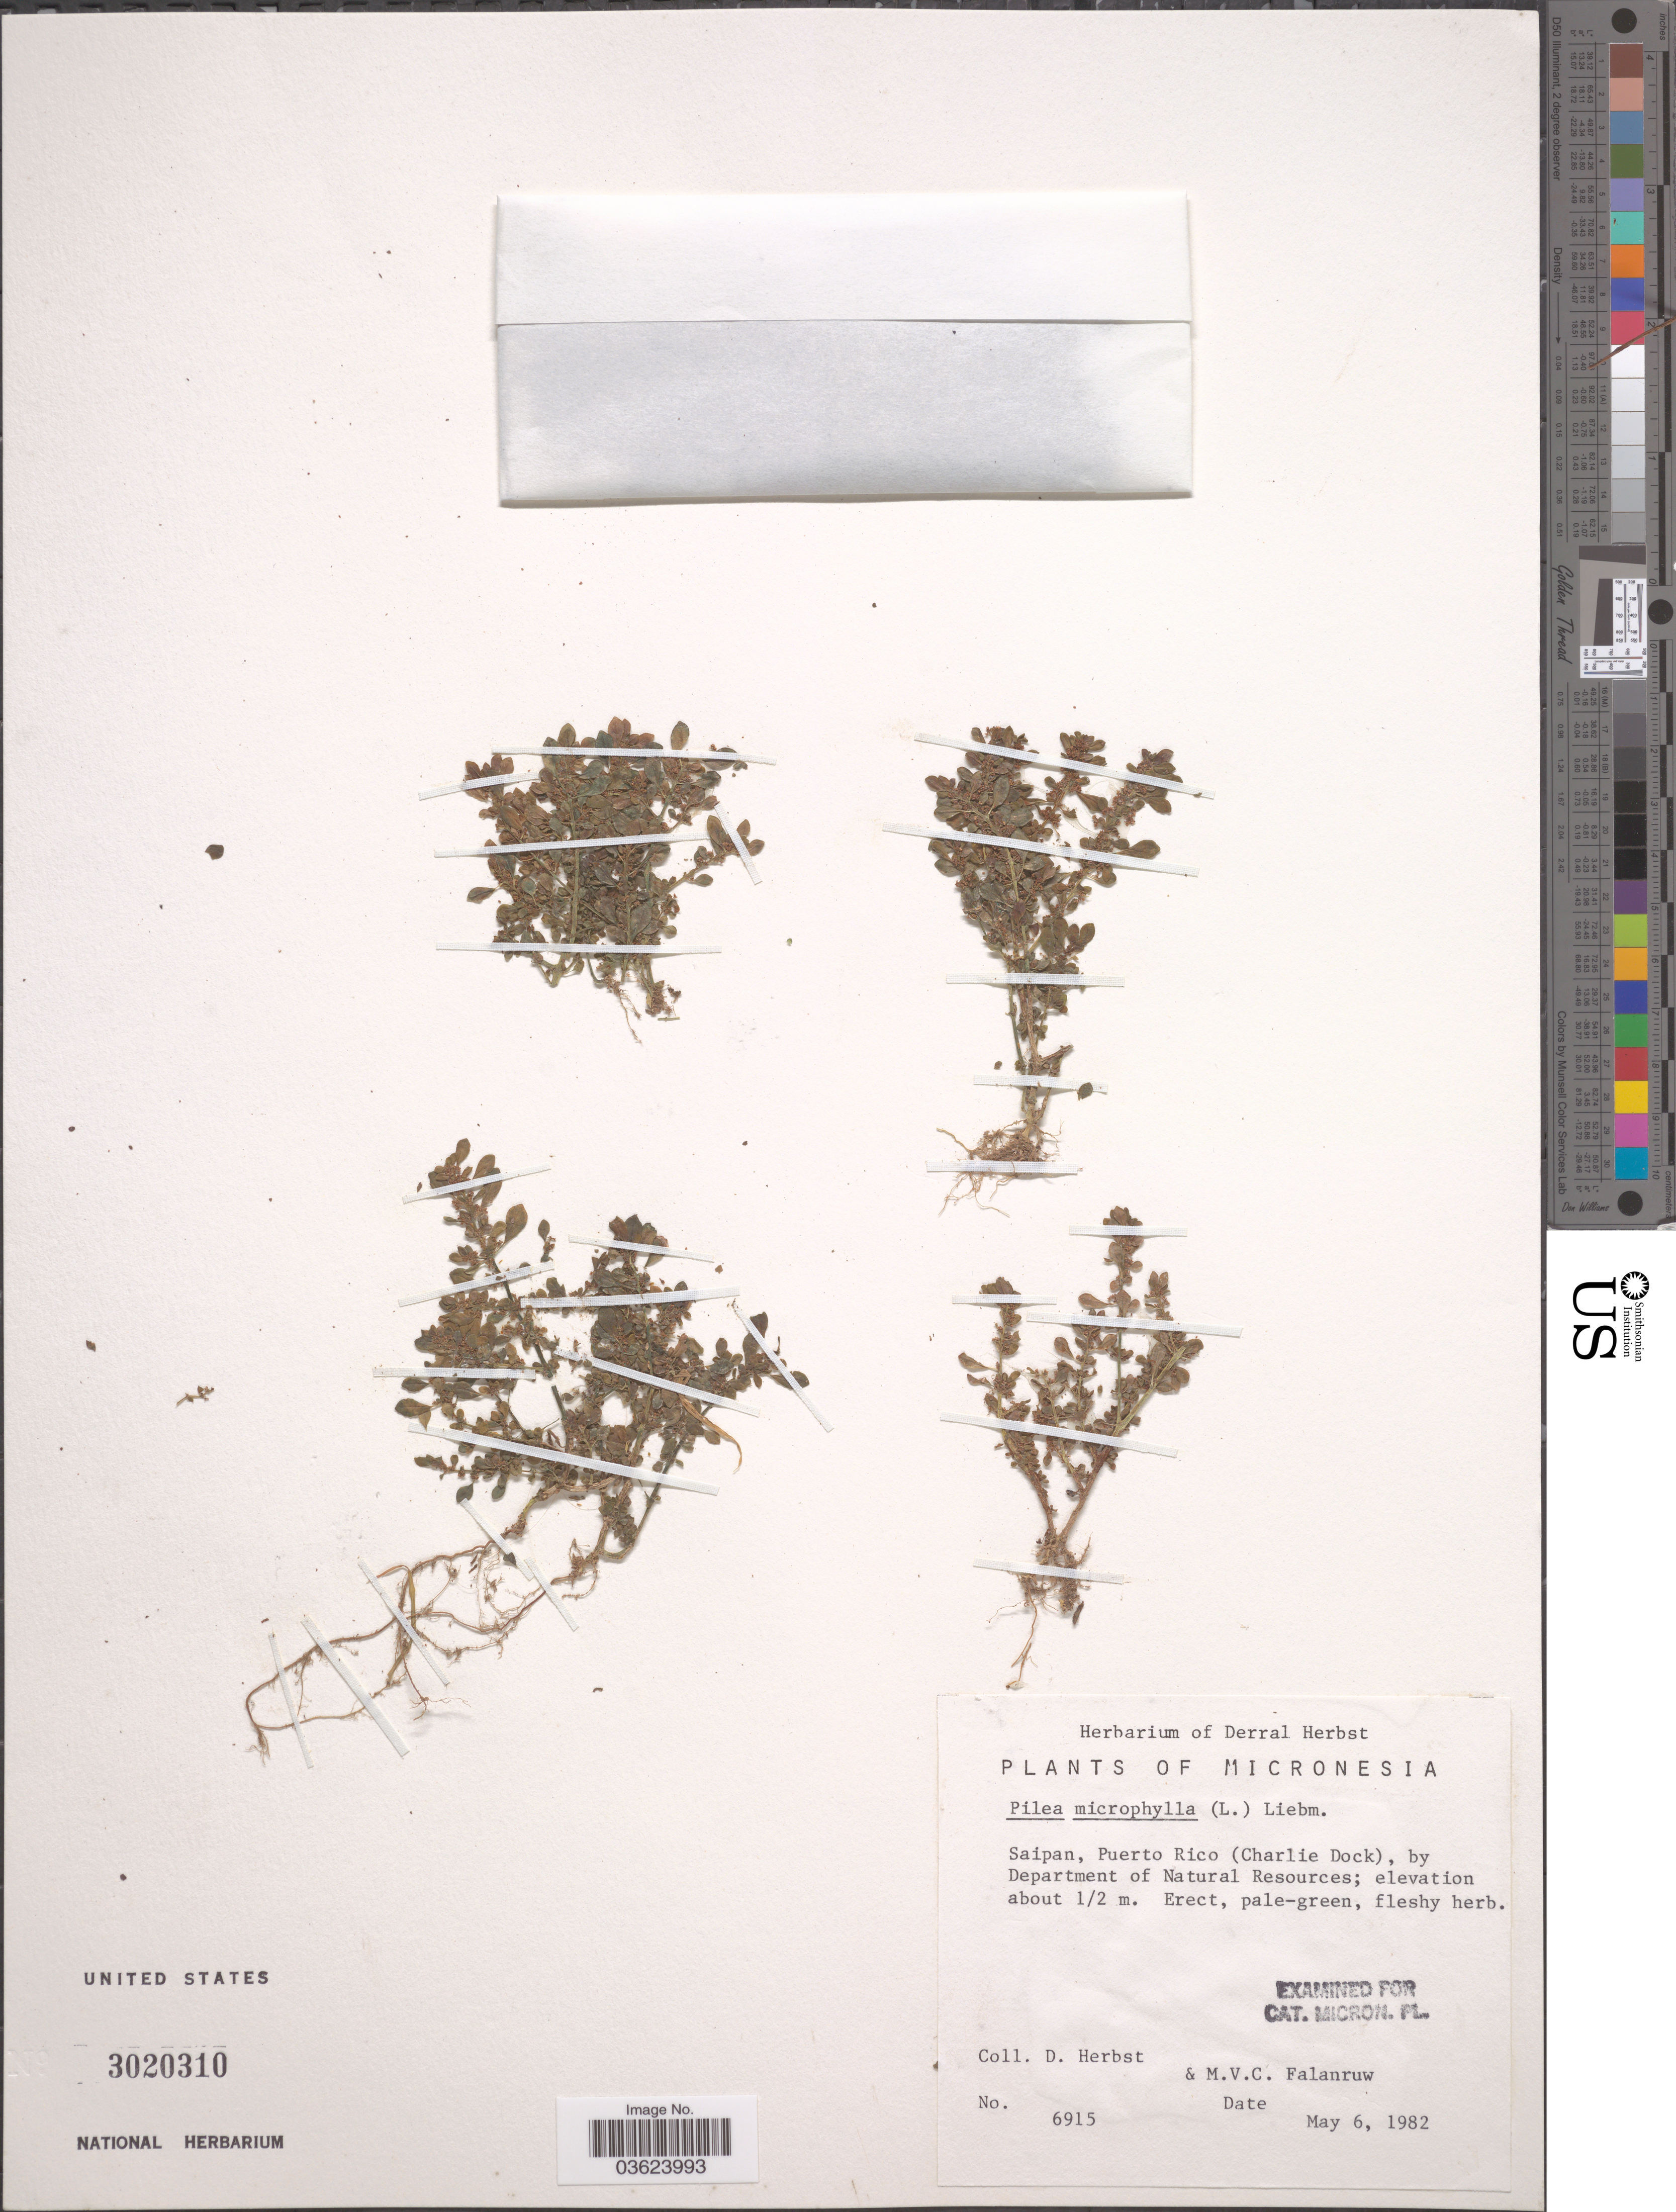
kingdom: Plantae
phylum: Tracheophyta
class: Magnoliopsida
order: Rosales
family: Urticaceae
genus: Pilea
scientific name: Pilea microphylla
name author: (L.) Liebm.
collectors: D. Herbst & M. V. Falanruw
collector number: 6915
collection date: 1982-05-06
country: Northern Mariana Islands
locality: Micronesia. Saipan, Puerto Rico (Charlie Dock), by Department of Natural Resources.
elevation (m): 1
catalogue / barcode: US 3020310